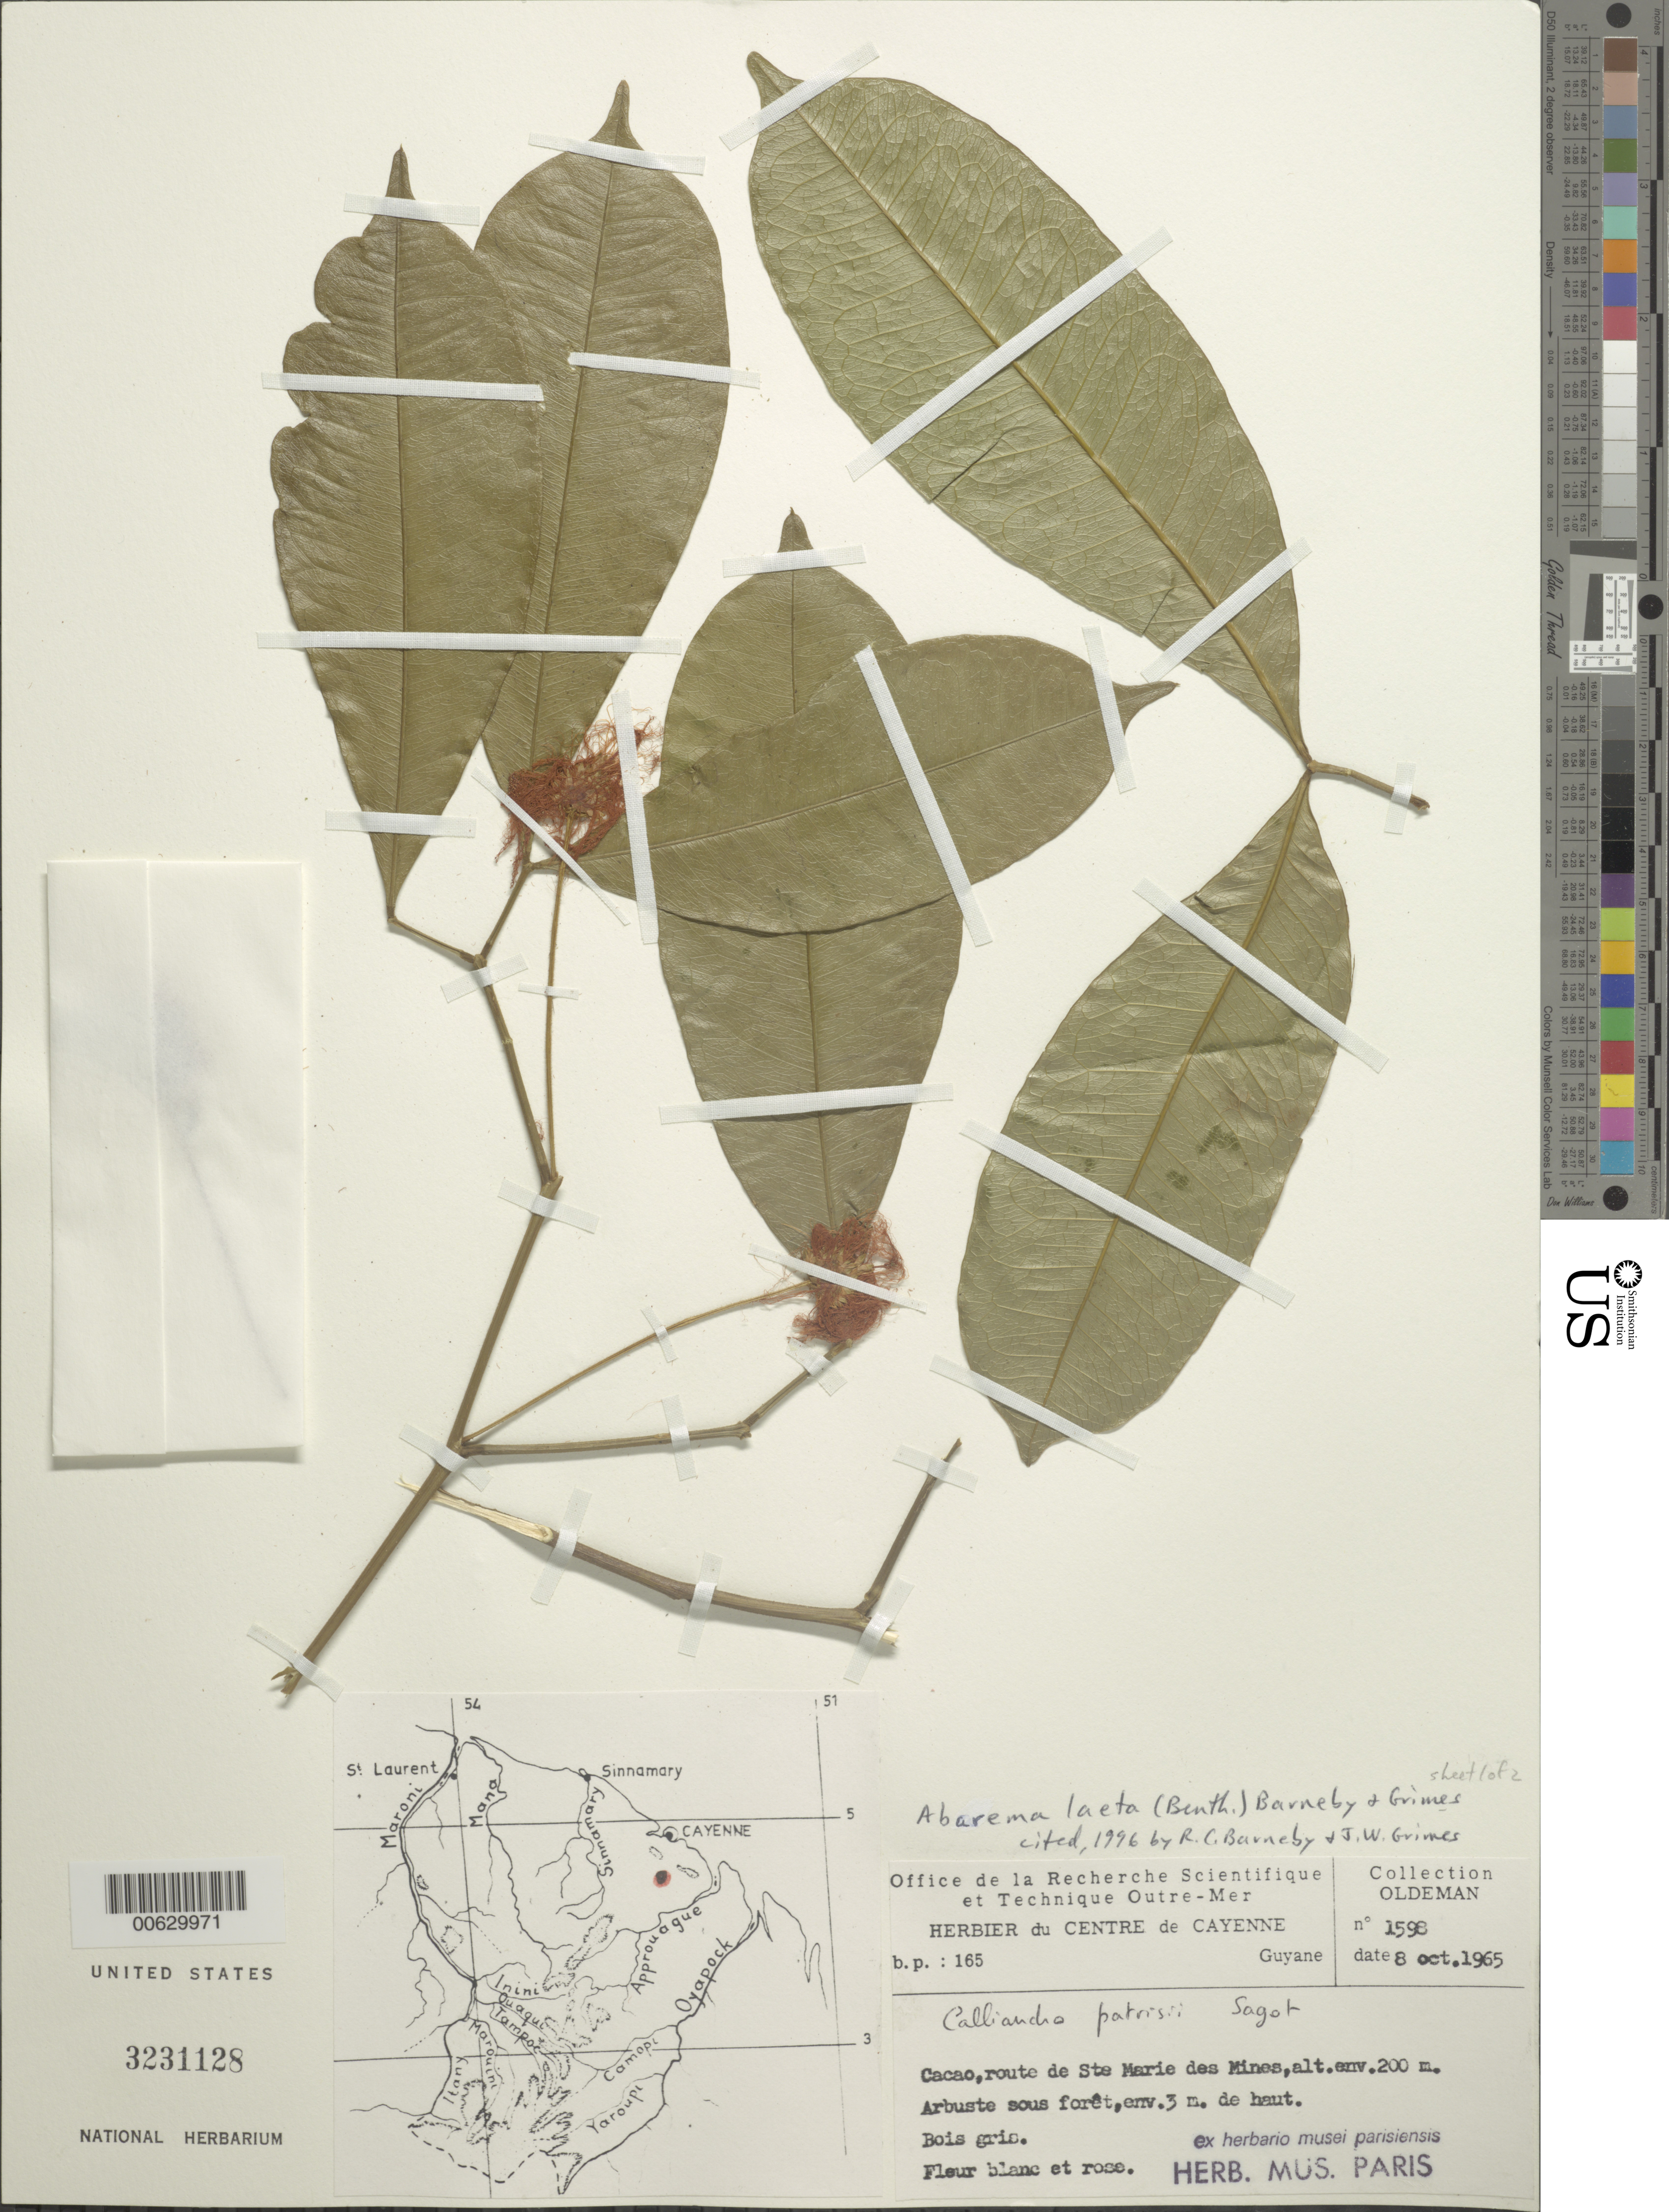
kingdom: Plantae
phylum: Tracheophyta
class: Magnoliopsida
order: Fabales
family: Fabaceae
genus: Abarema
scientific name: Abarema laeta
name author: (Benth.) Barneby & J.W. Grimes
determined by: Barneby, R. C.; Grimes, J. W.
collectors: R. Oldeman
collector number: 1598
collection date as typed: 8-Oct-65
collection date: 1965-10-08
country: French Guiana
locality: Cacao, route de Ste. Marie des Mines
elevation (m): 200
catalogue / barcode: US 3231128